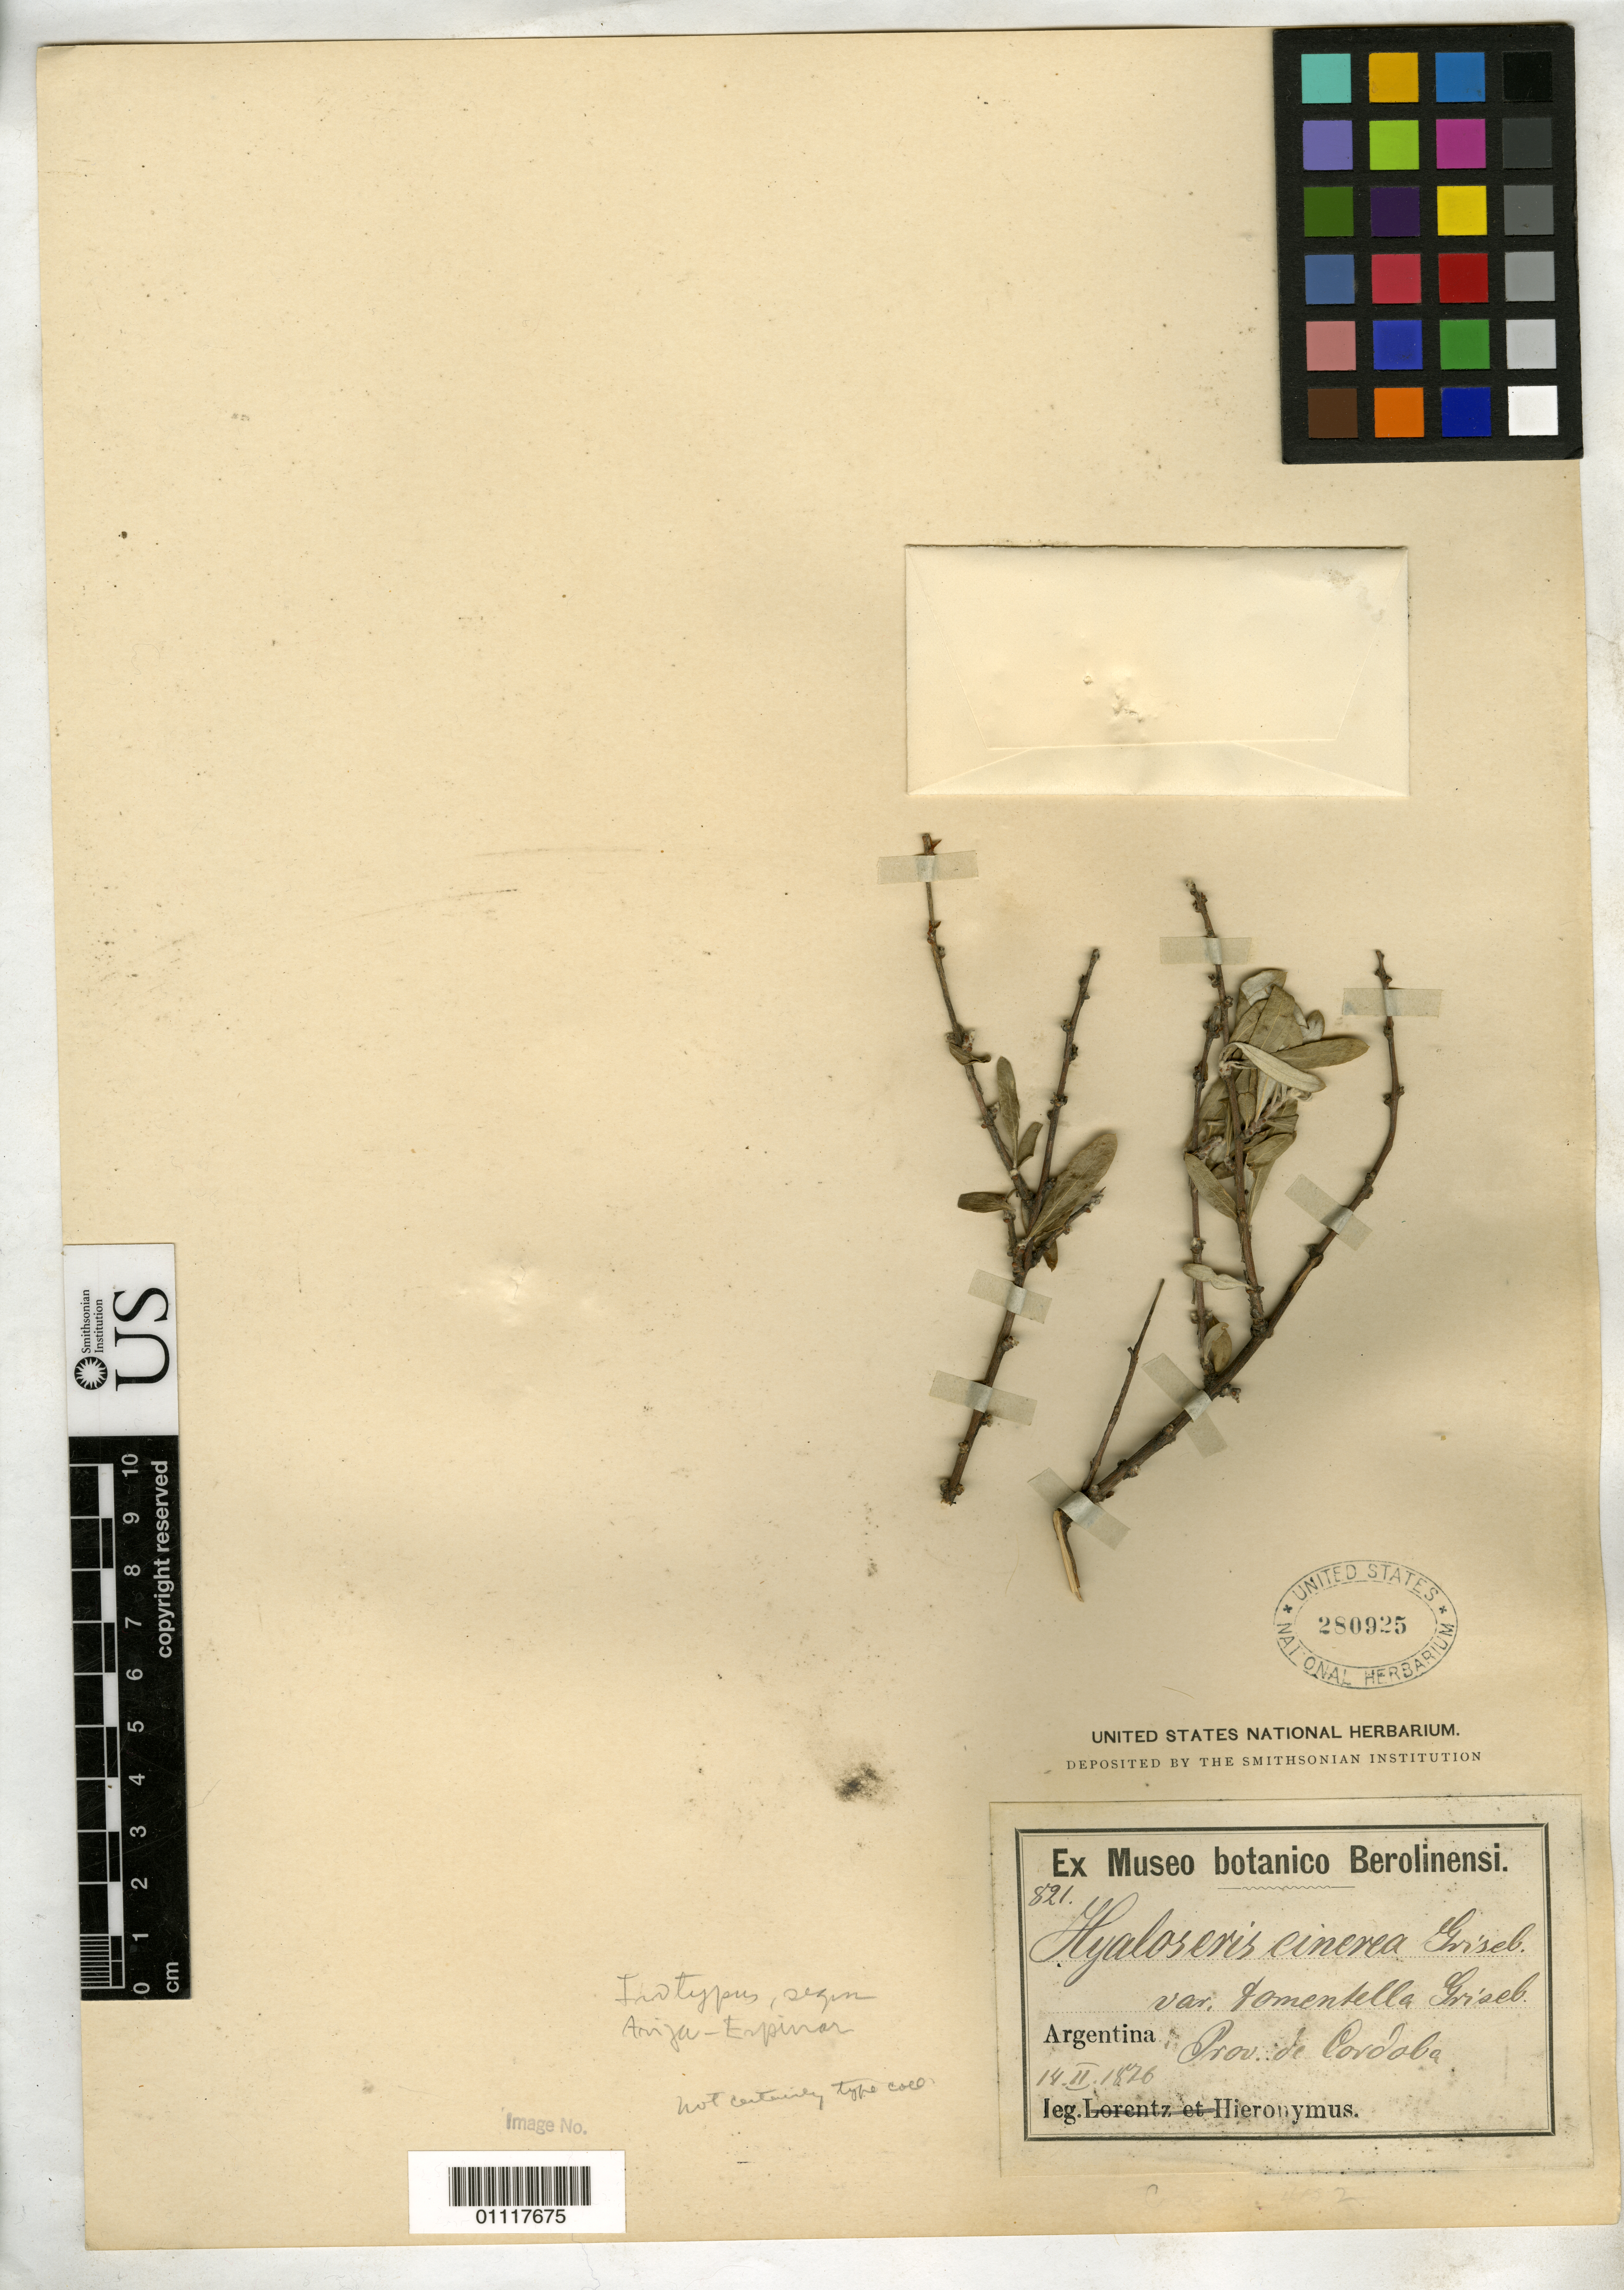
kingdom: Plantae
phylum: Tracheophyta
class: Magnoliopsida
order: Asterales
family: Asteraceae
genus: Hyaloseris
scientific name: Hyaloseris cinerea var. tomentella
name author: Griseb.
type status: Possible Type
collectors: G. H. Hieronymus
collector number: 821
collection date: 1876-02-14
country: Argentina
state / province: Córdoba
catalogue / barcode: US 280925